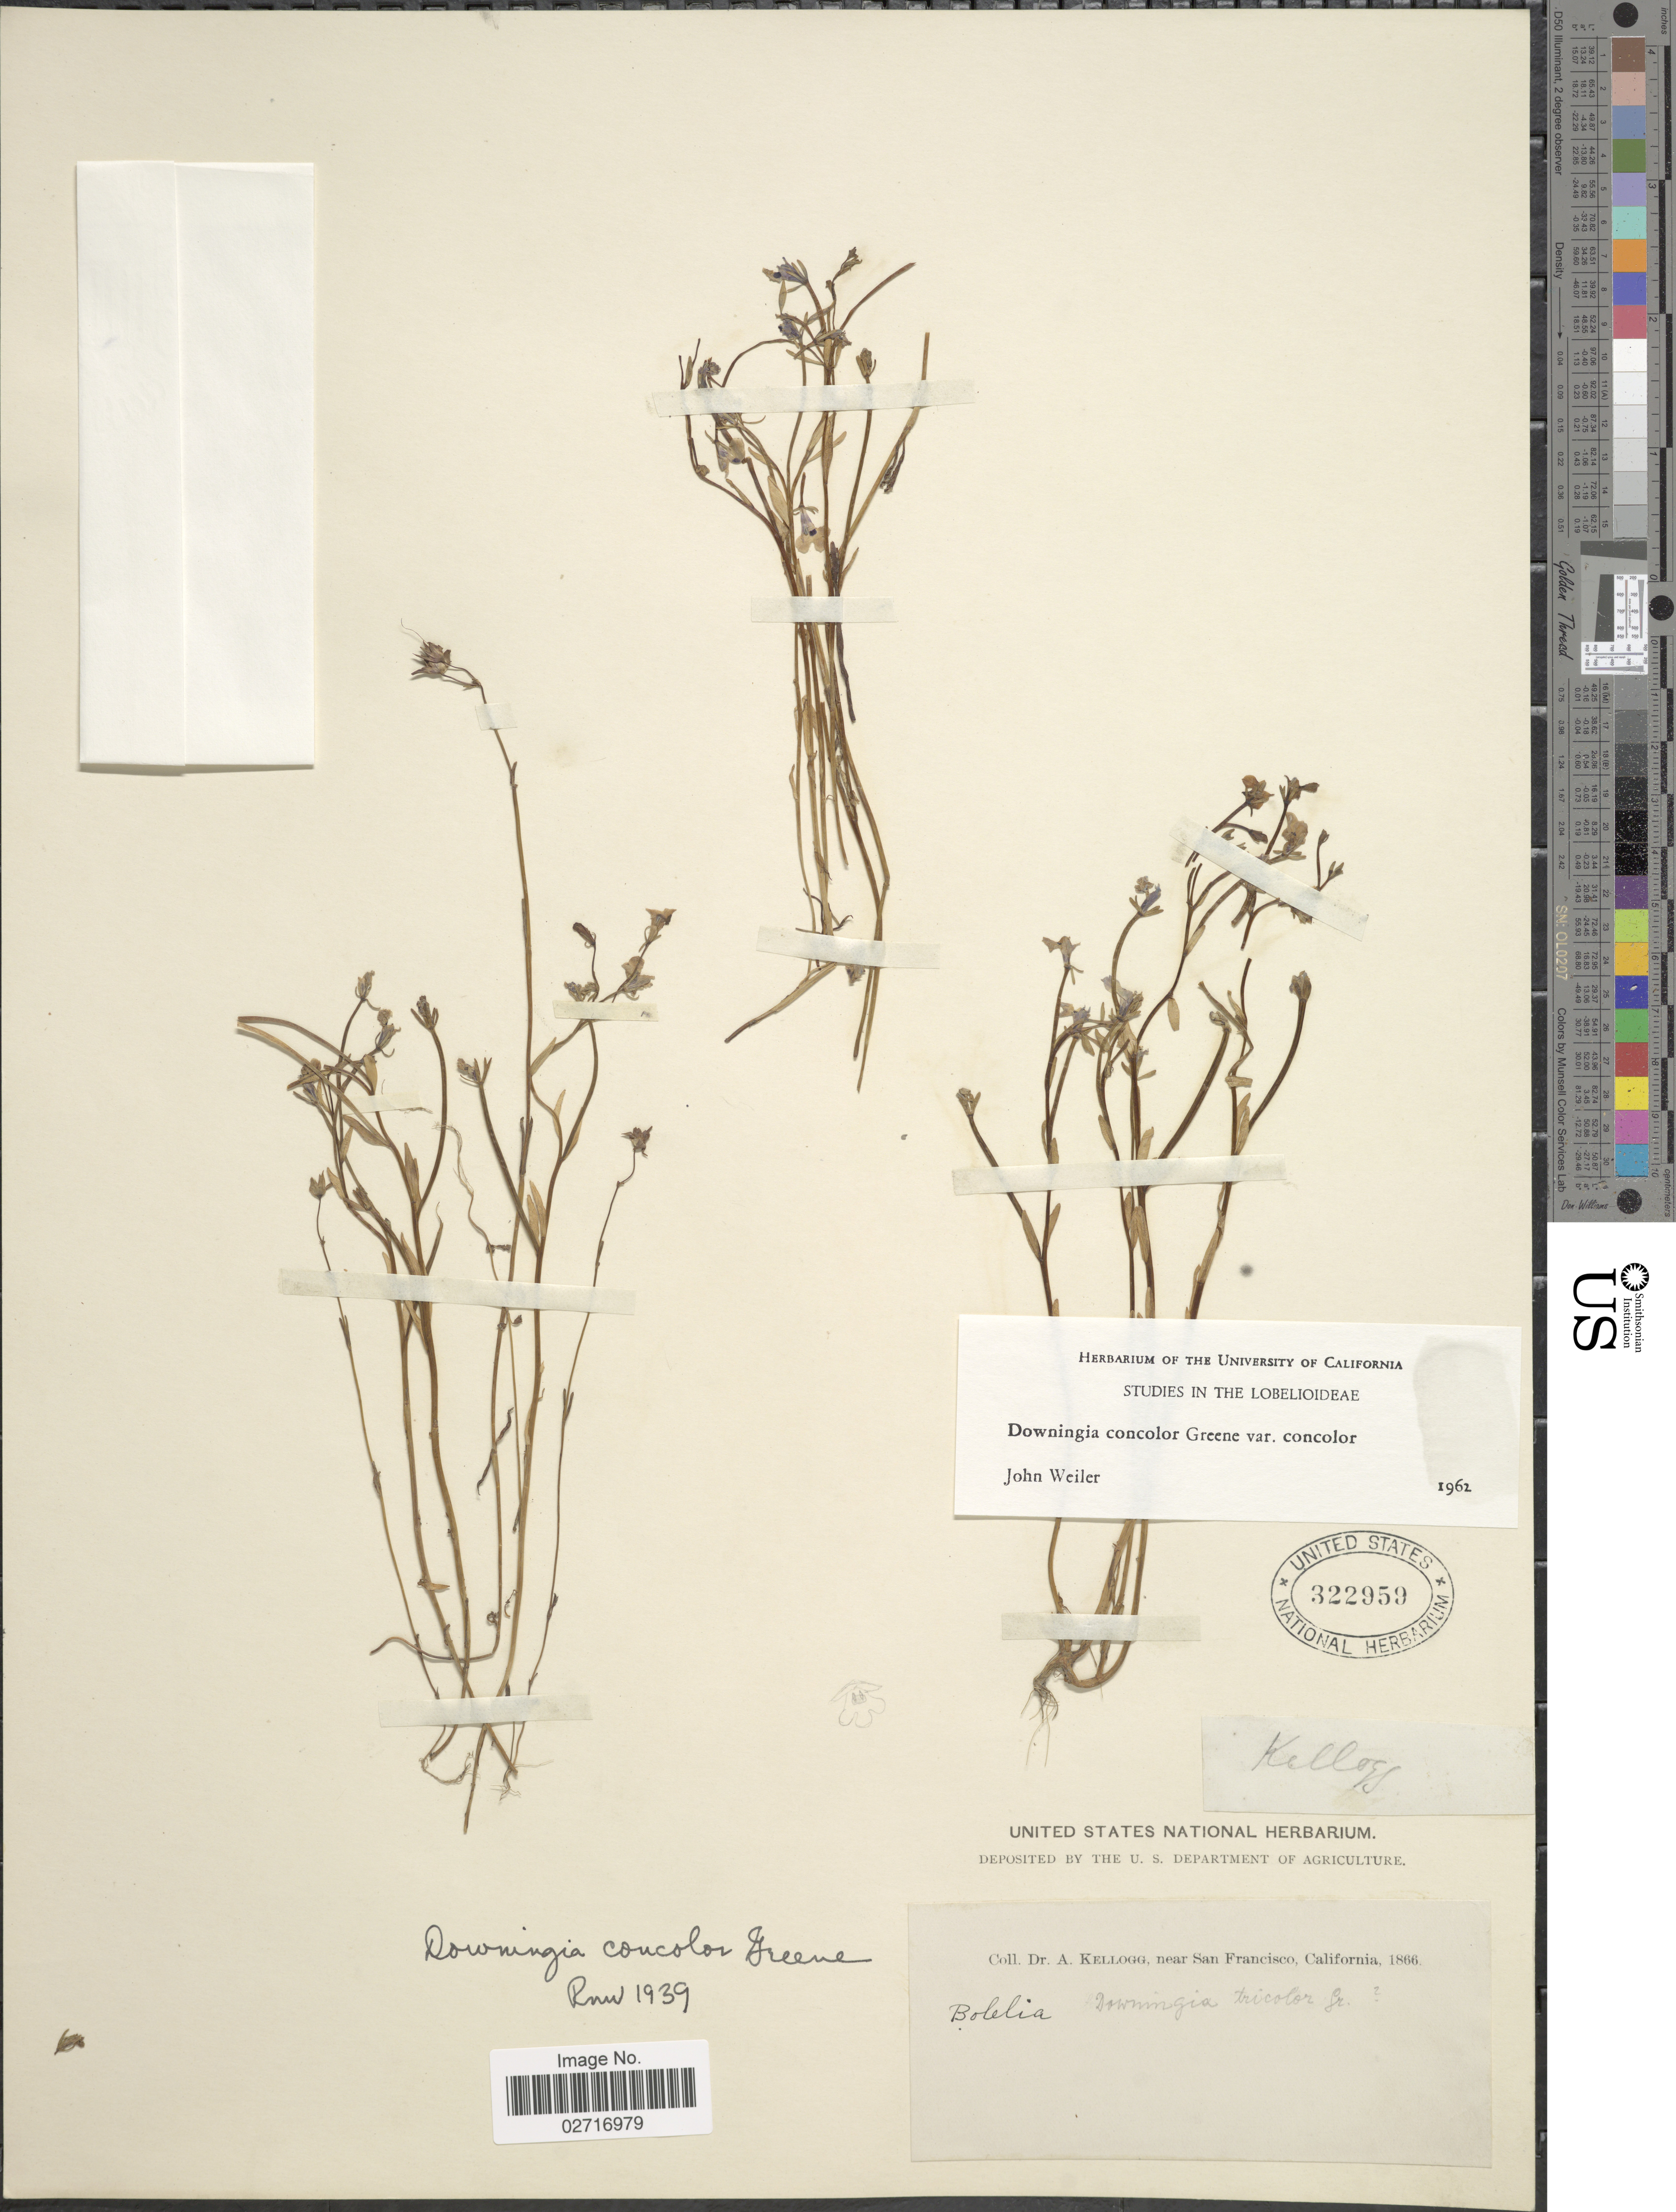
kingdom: Plantae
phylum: Tracheophyta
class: Magnoliopsida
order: Asterales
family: Campanulaceae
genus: Downingia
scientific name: Downingia concolor var. concolor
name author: Greene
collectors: A. Kellogg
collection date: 1866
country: United States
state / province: California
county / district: San Francisco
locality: Near San Francisco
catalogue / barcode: US 322959